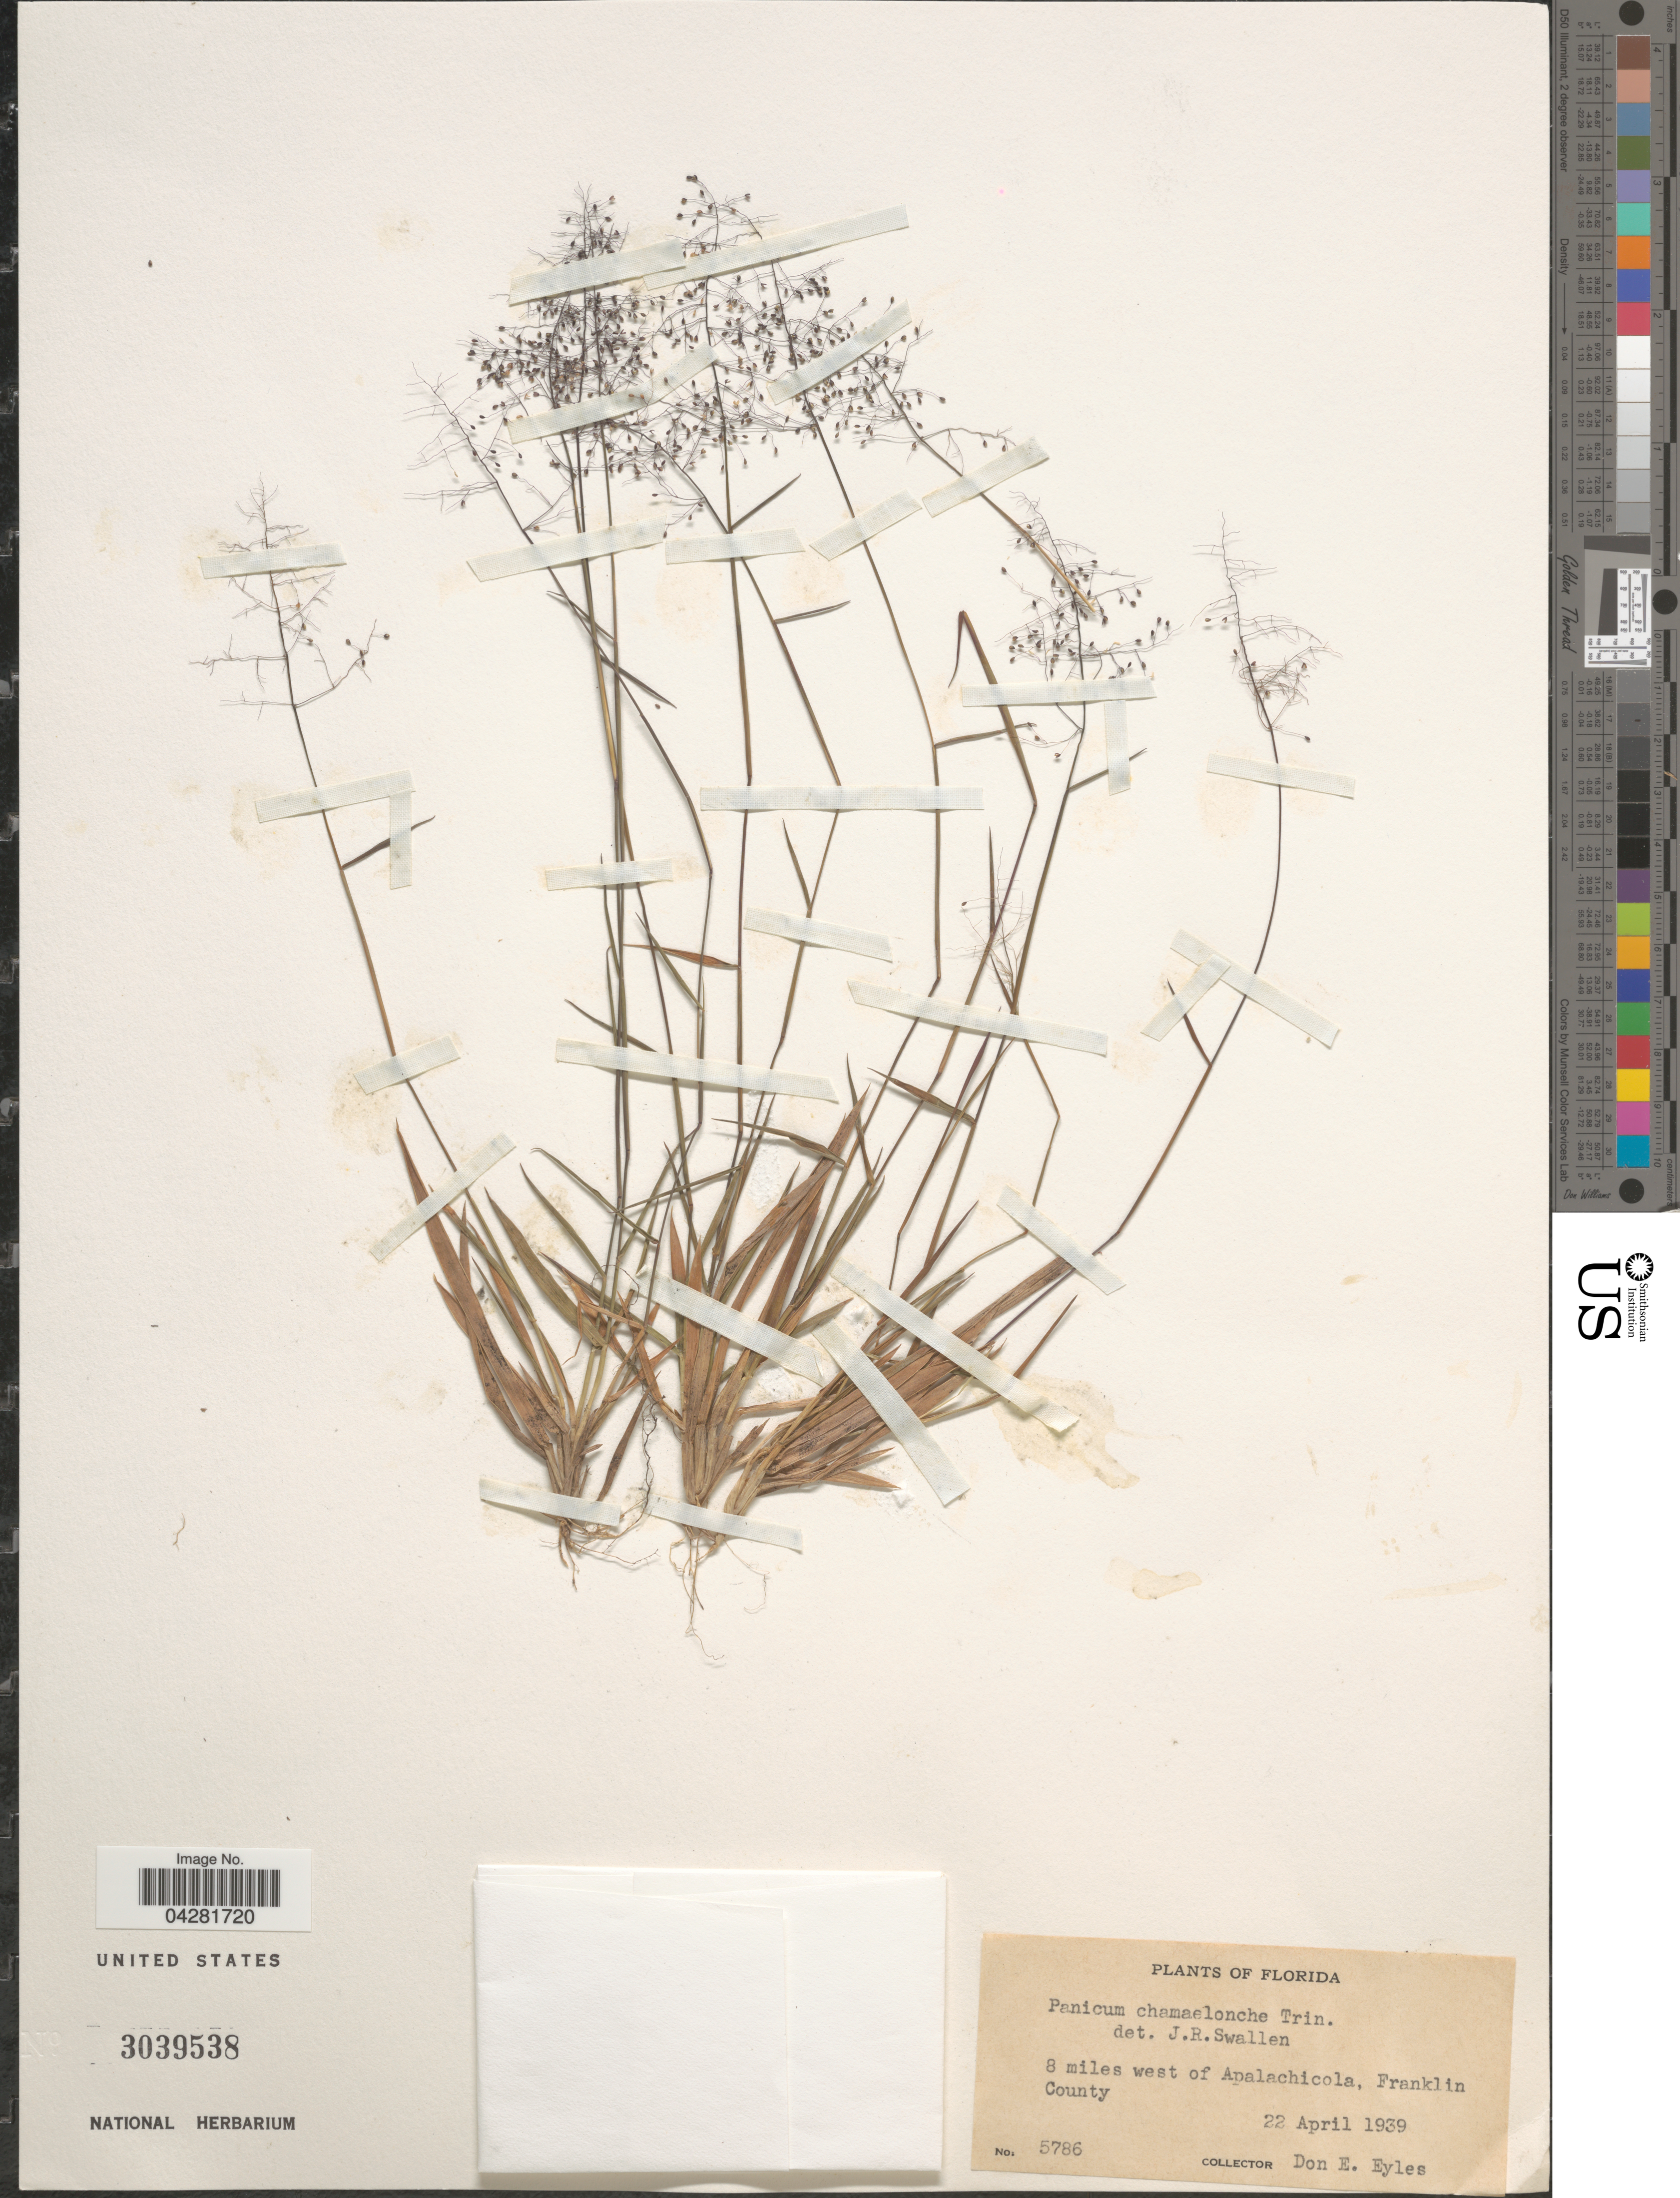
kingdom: Plantae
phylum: Tracheophyta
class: Liliopsida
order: Poales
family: Poaceae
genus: Dichanthelium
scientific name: Dichanthelium ensifolium var. ensifolium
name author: (Baldwin ex Elliot) Gould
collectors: D. Eyles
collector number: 5786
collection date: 1939-04-22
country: United States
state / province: Florida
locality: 8 miles west of Apalachicola, Franklin County.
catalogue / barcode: US 3039538